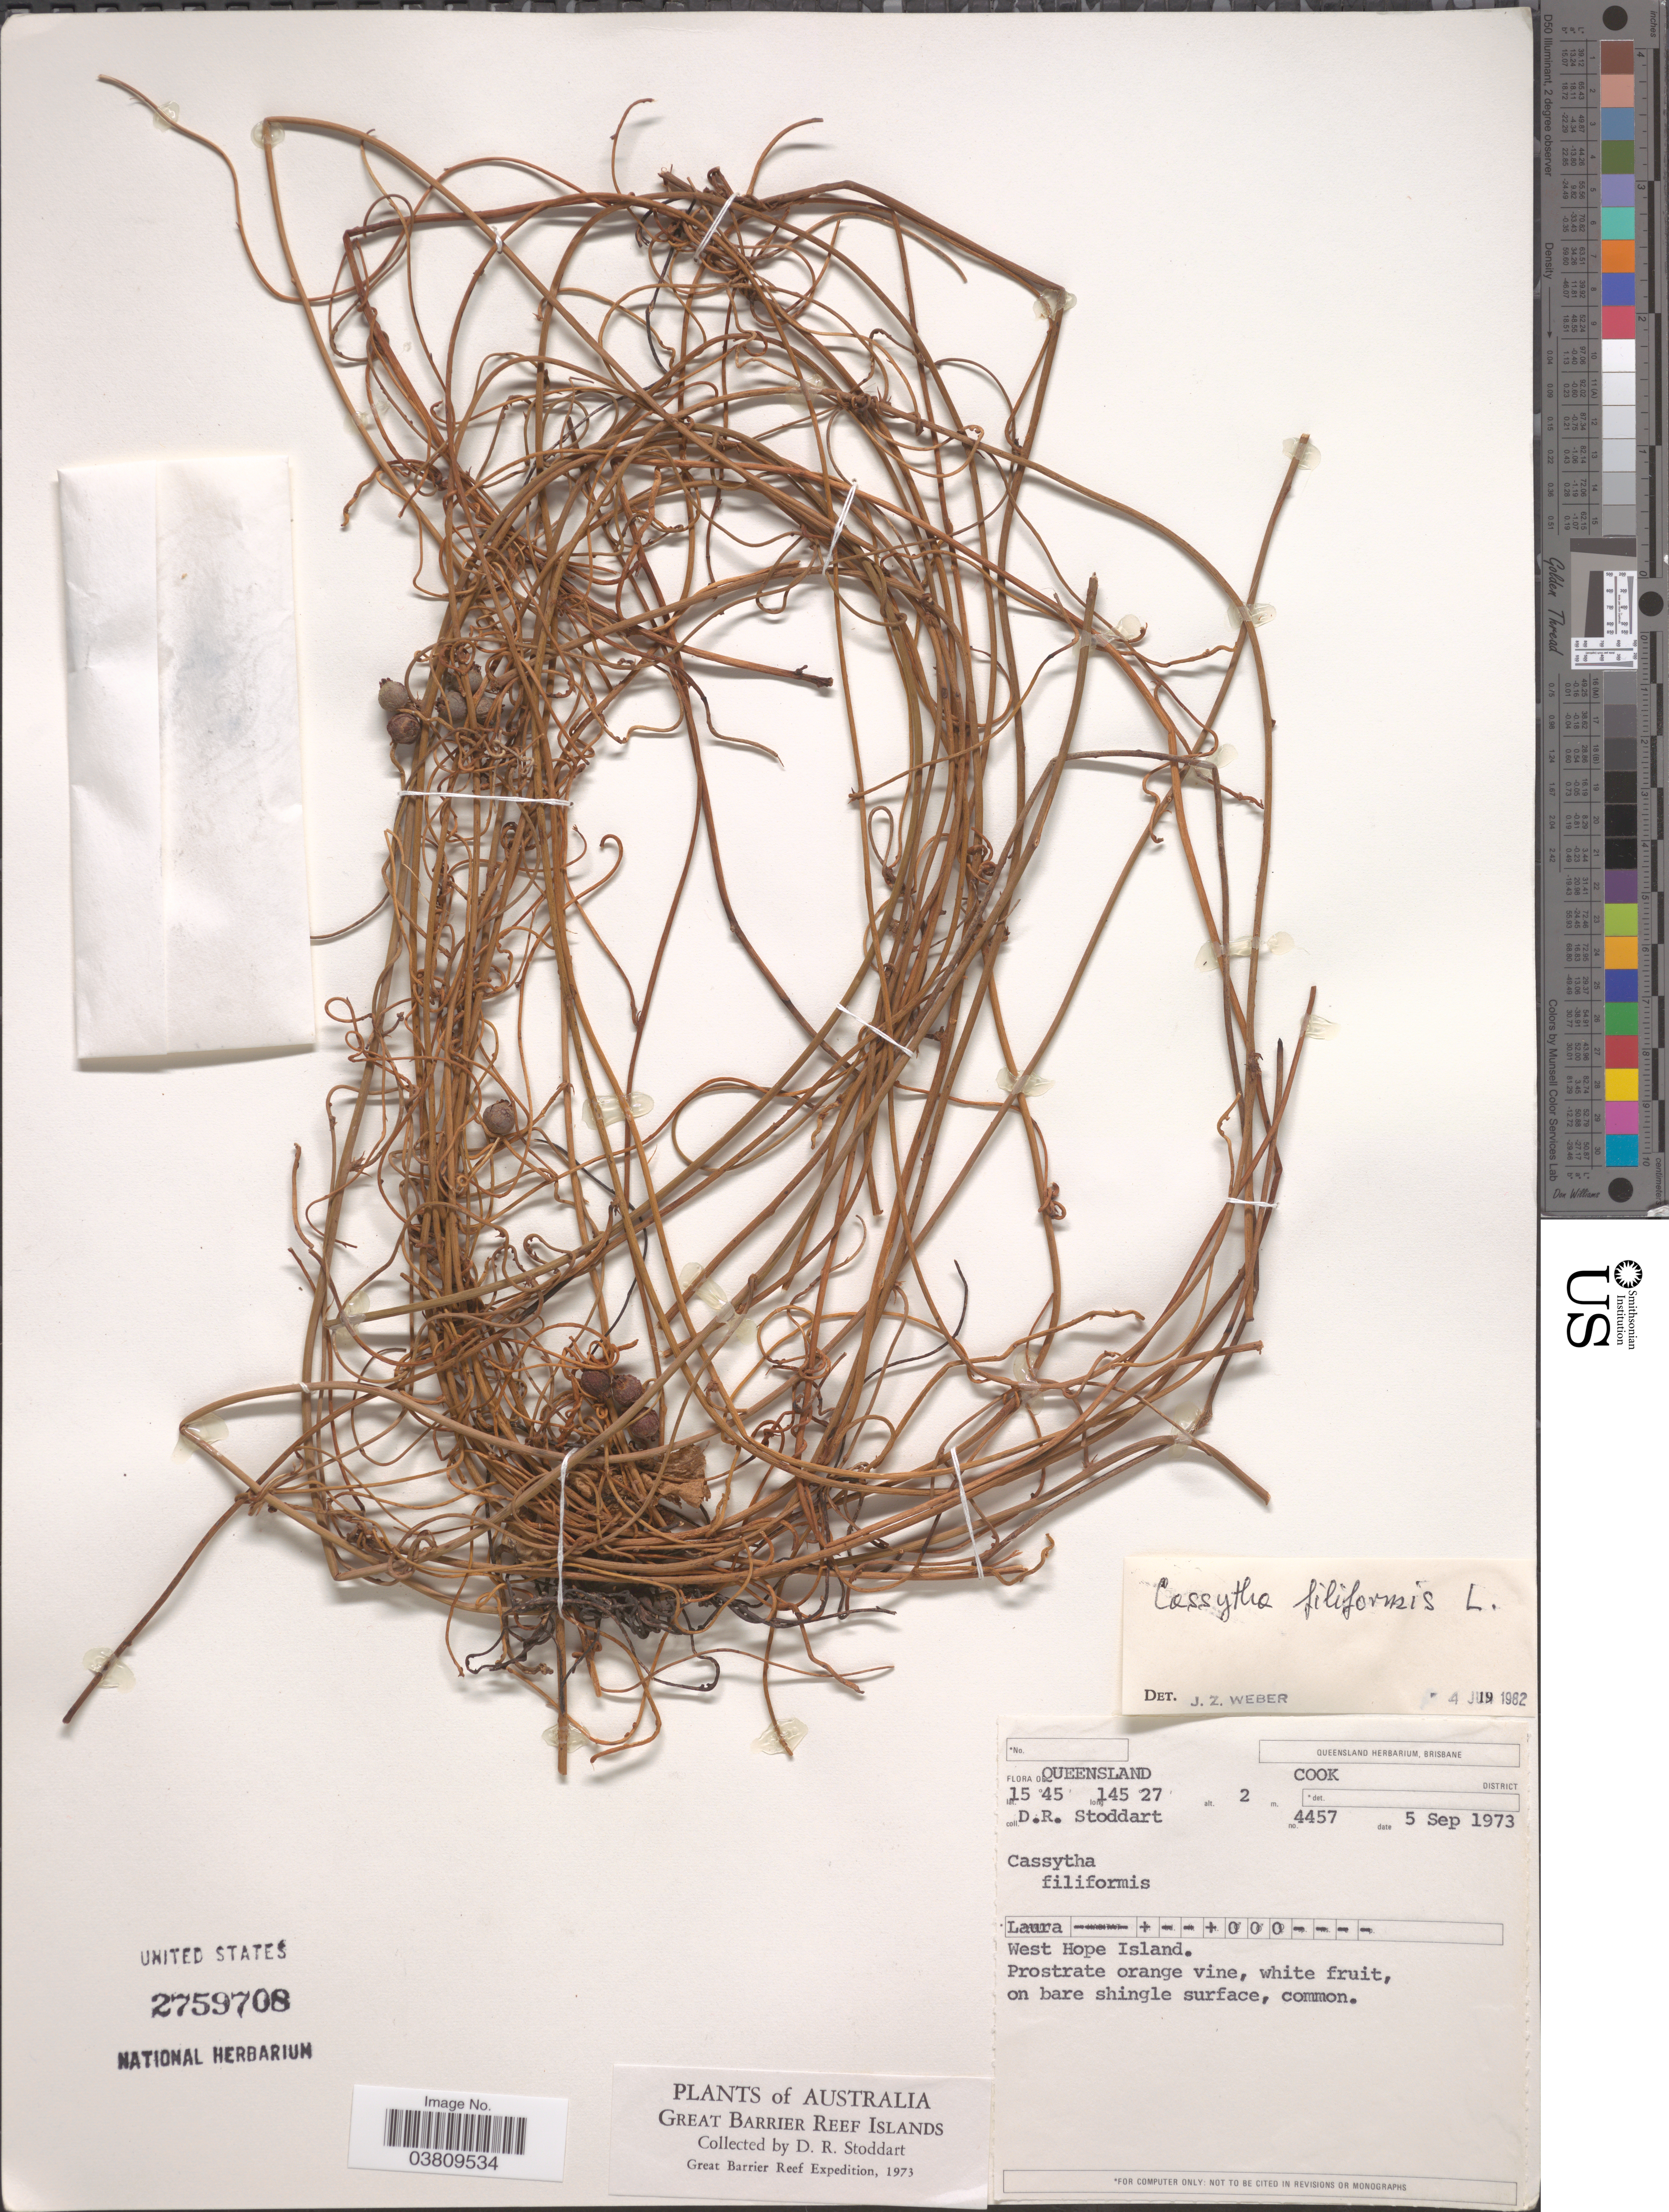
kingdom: Plantae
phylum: Tracheophyta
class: Magnoliopsida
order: Laurales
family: Lauraceae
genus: Cassytha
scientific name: Cassytha filiformis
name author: L.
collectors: D. R. Stoddart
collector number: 4457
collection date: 1973-09-05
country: Australia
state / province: Queensland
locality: Cook District. West Hope Island. Great Barrier Reef Islands.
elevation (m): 2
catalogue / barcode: US 2759708